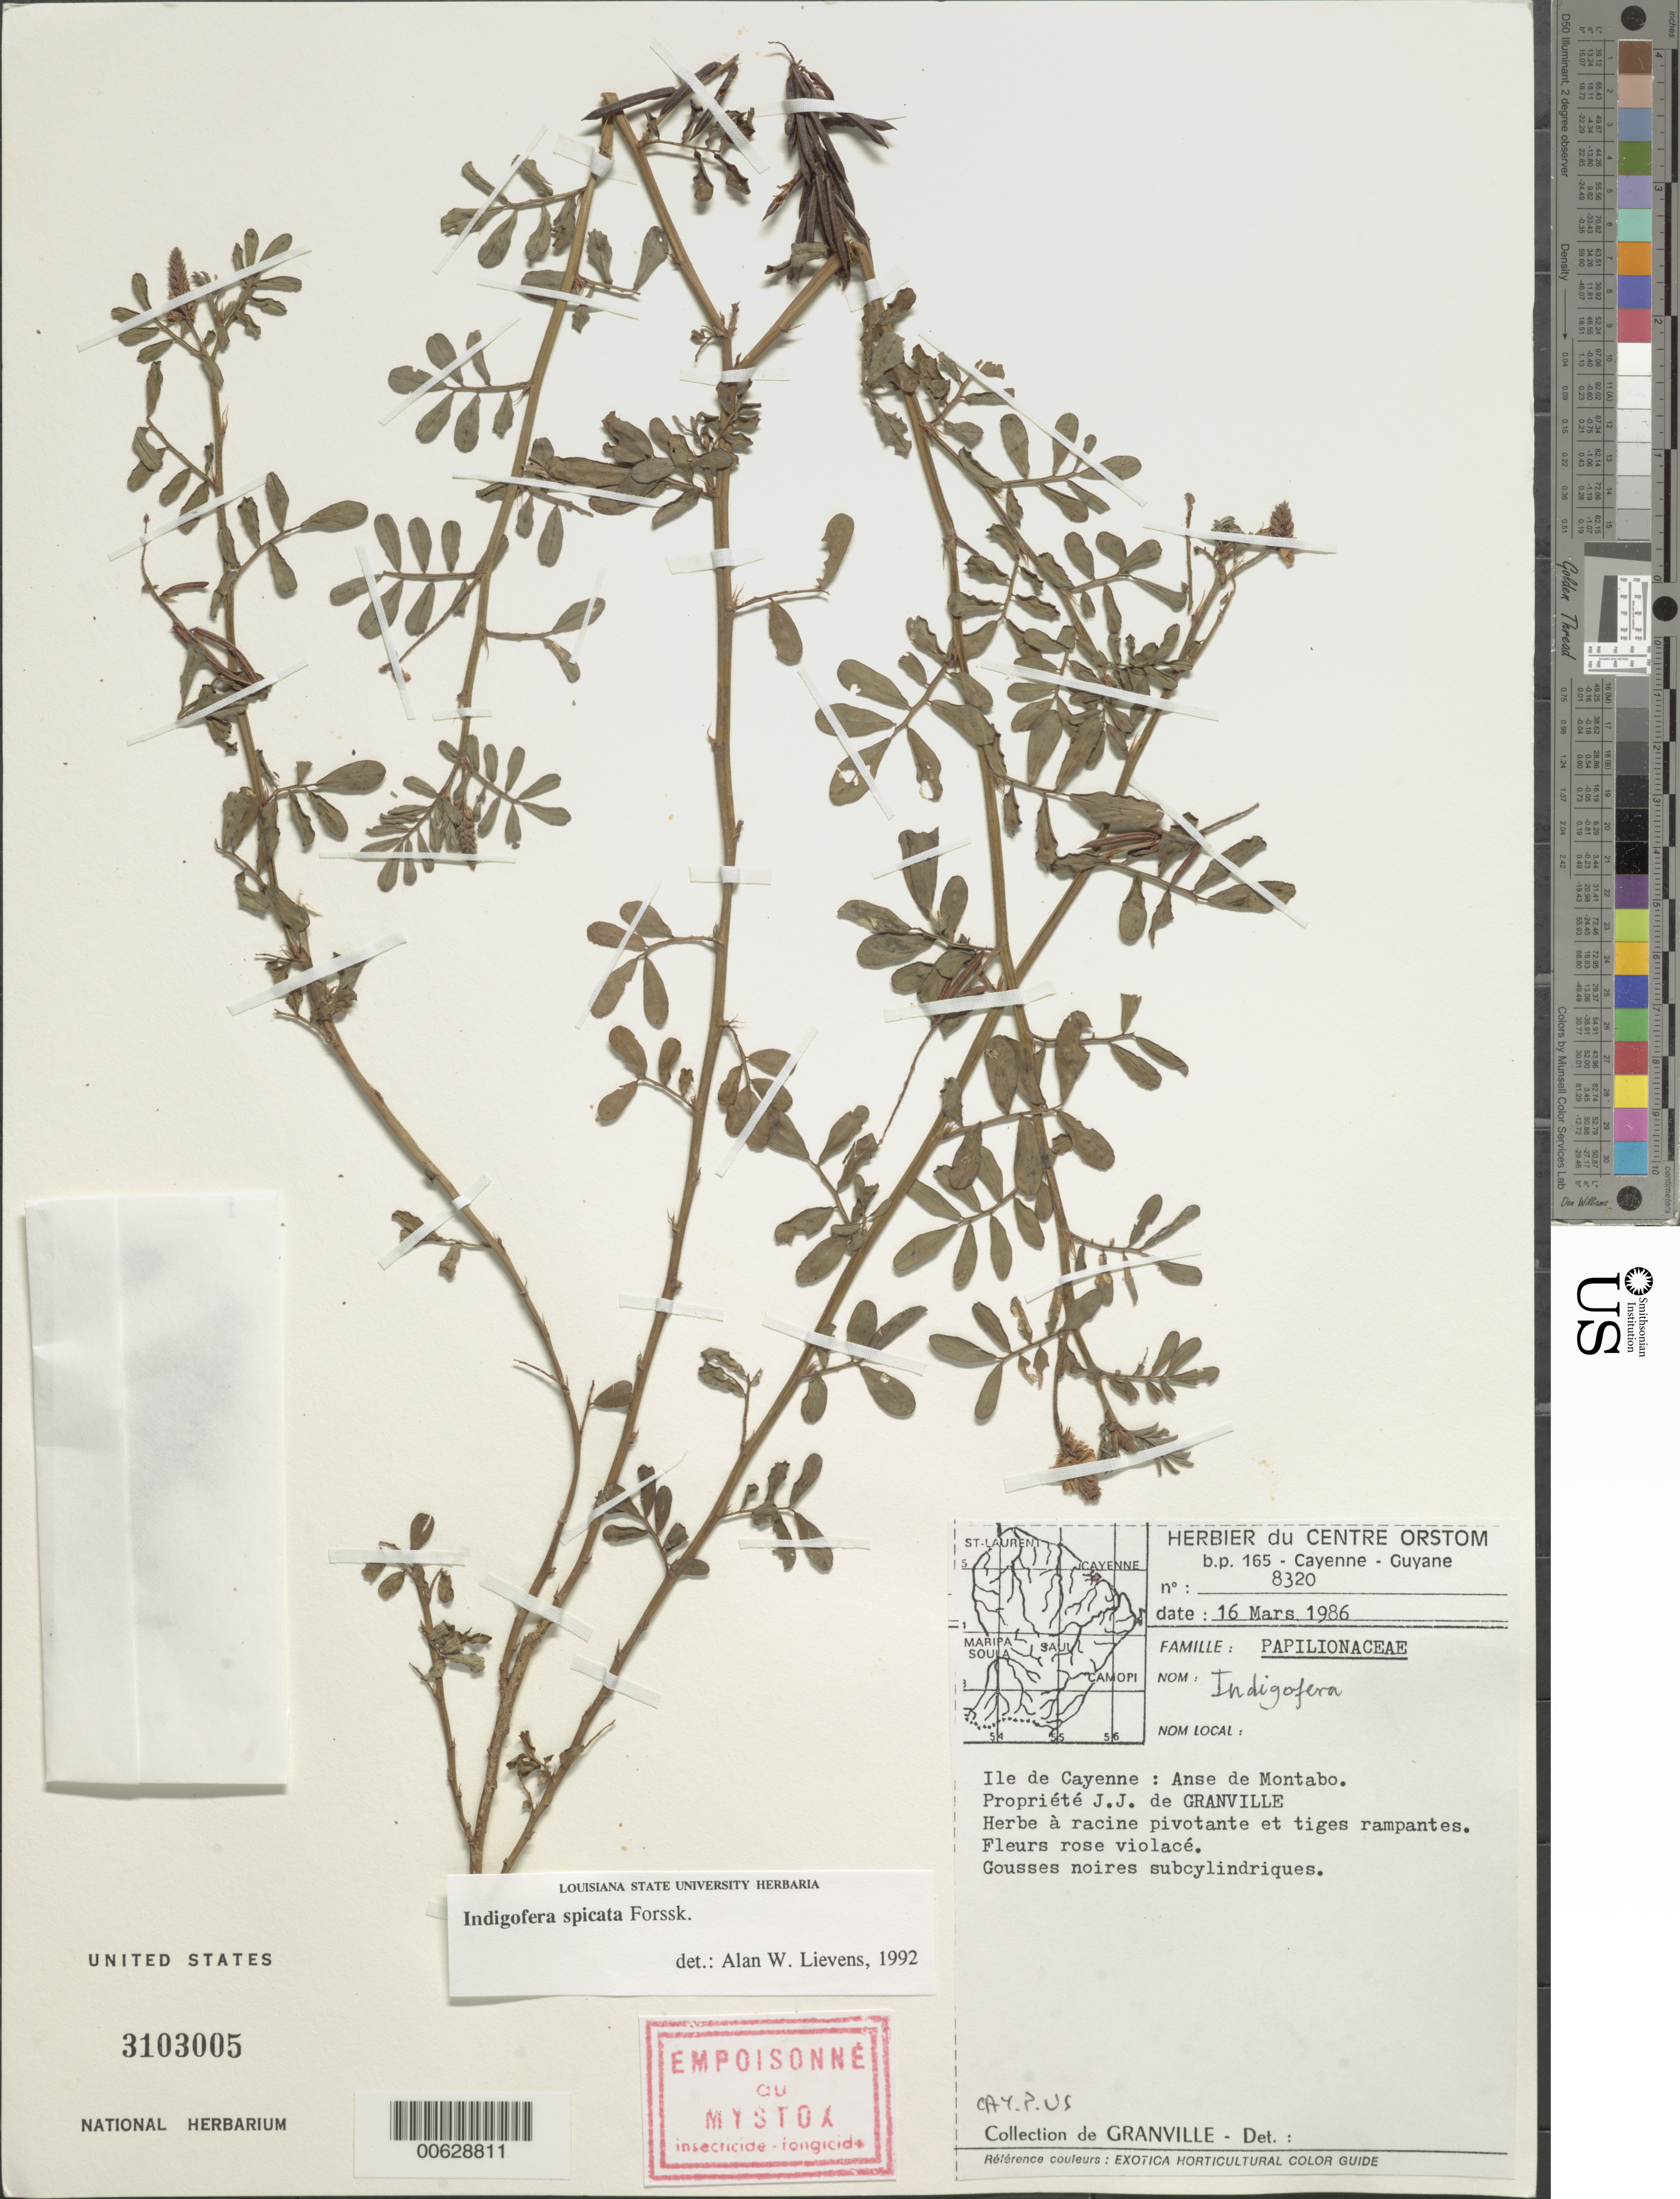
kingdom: Plantae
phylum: Tracheophyta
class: Magnoliopsida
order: Fabales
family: Fabaceae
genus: Indigofera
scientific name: Indigofera spicata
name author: Forssk.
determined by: Lievens, A. W., (LSU), Louisiana State University Herbarium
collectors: J.-J. de Granville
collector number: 8320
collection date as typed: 16-Mar-86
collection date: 1986-03-16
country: French Guiana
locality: Ile de Cayenne, Anse de Montabo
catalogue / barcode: US 3103005